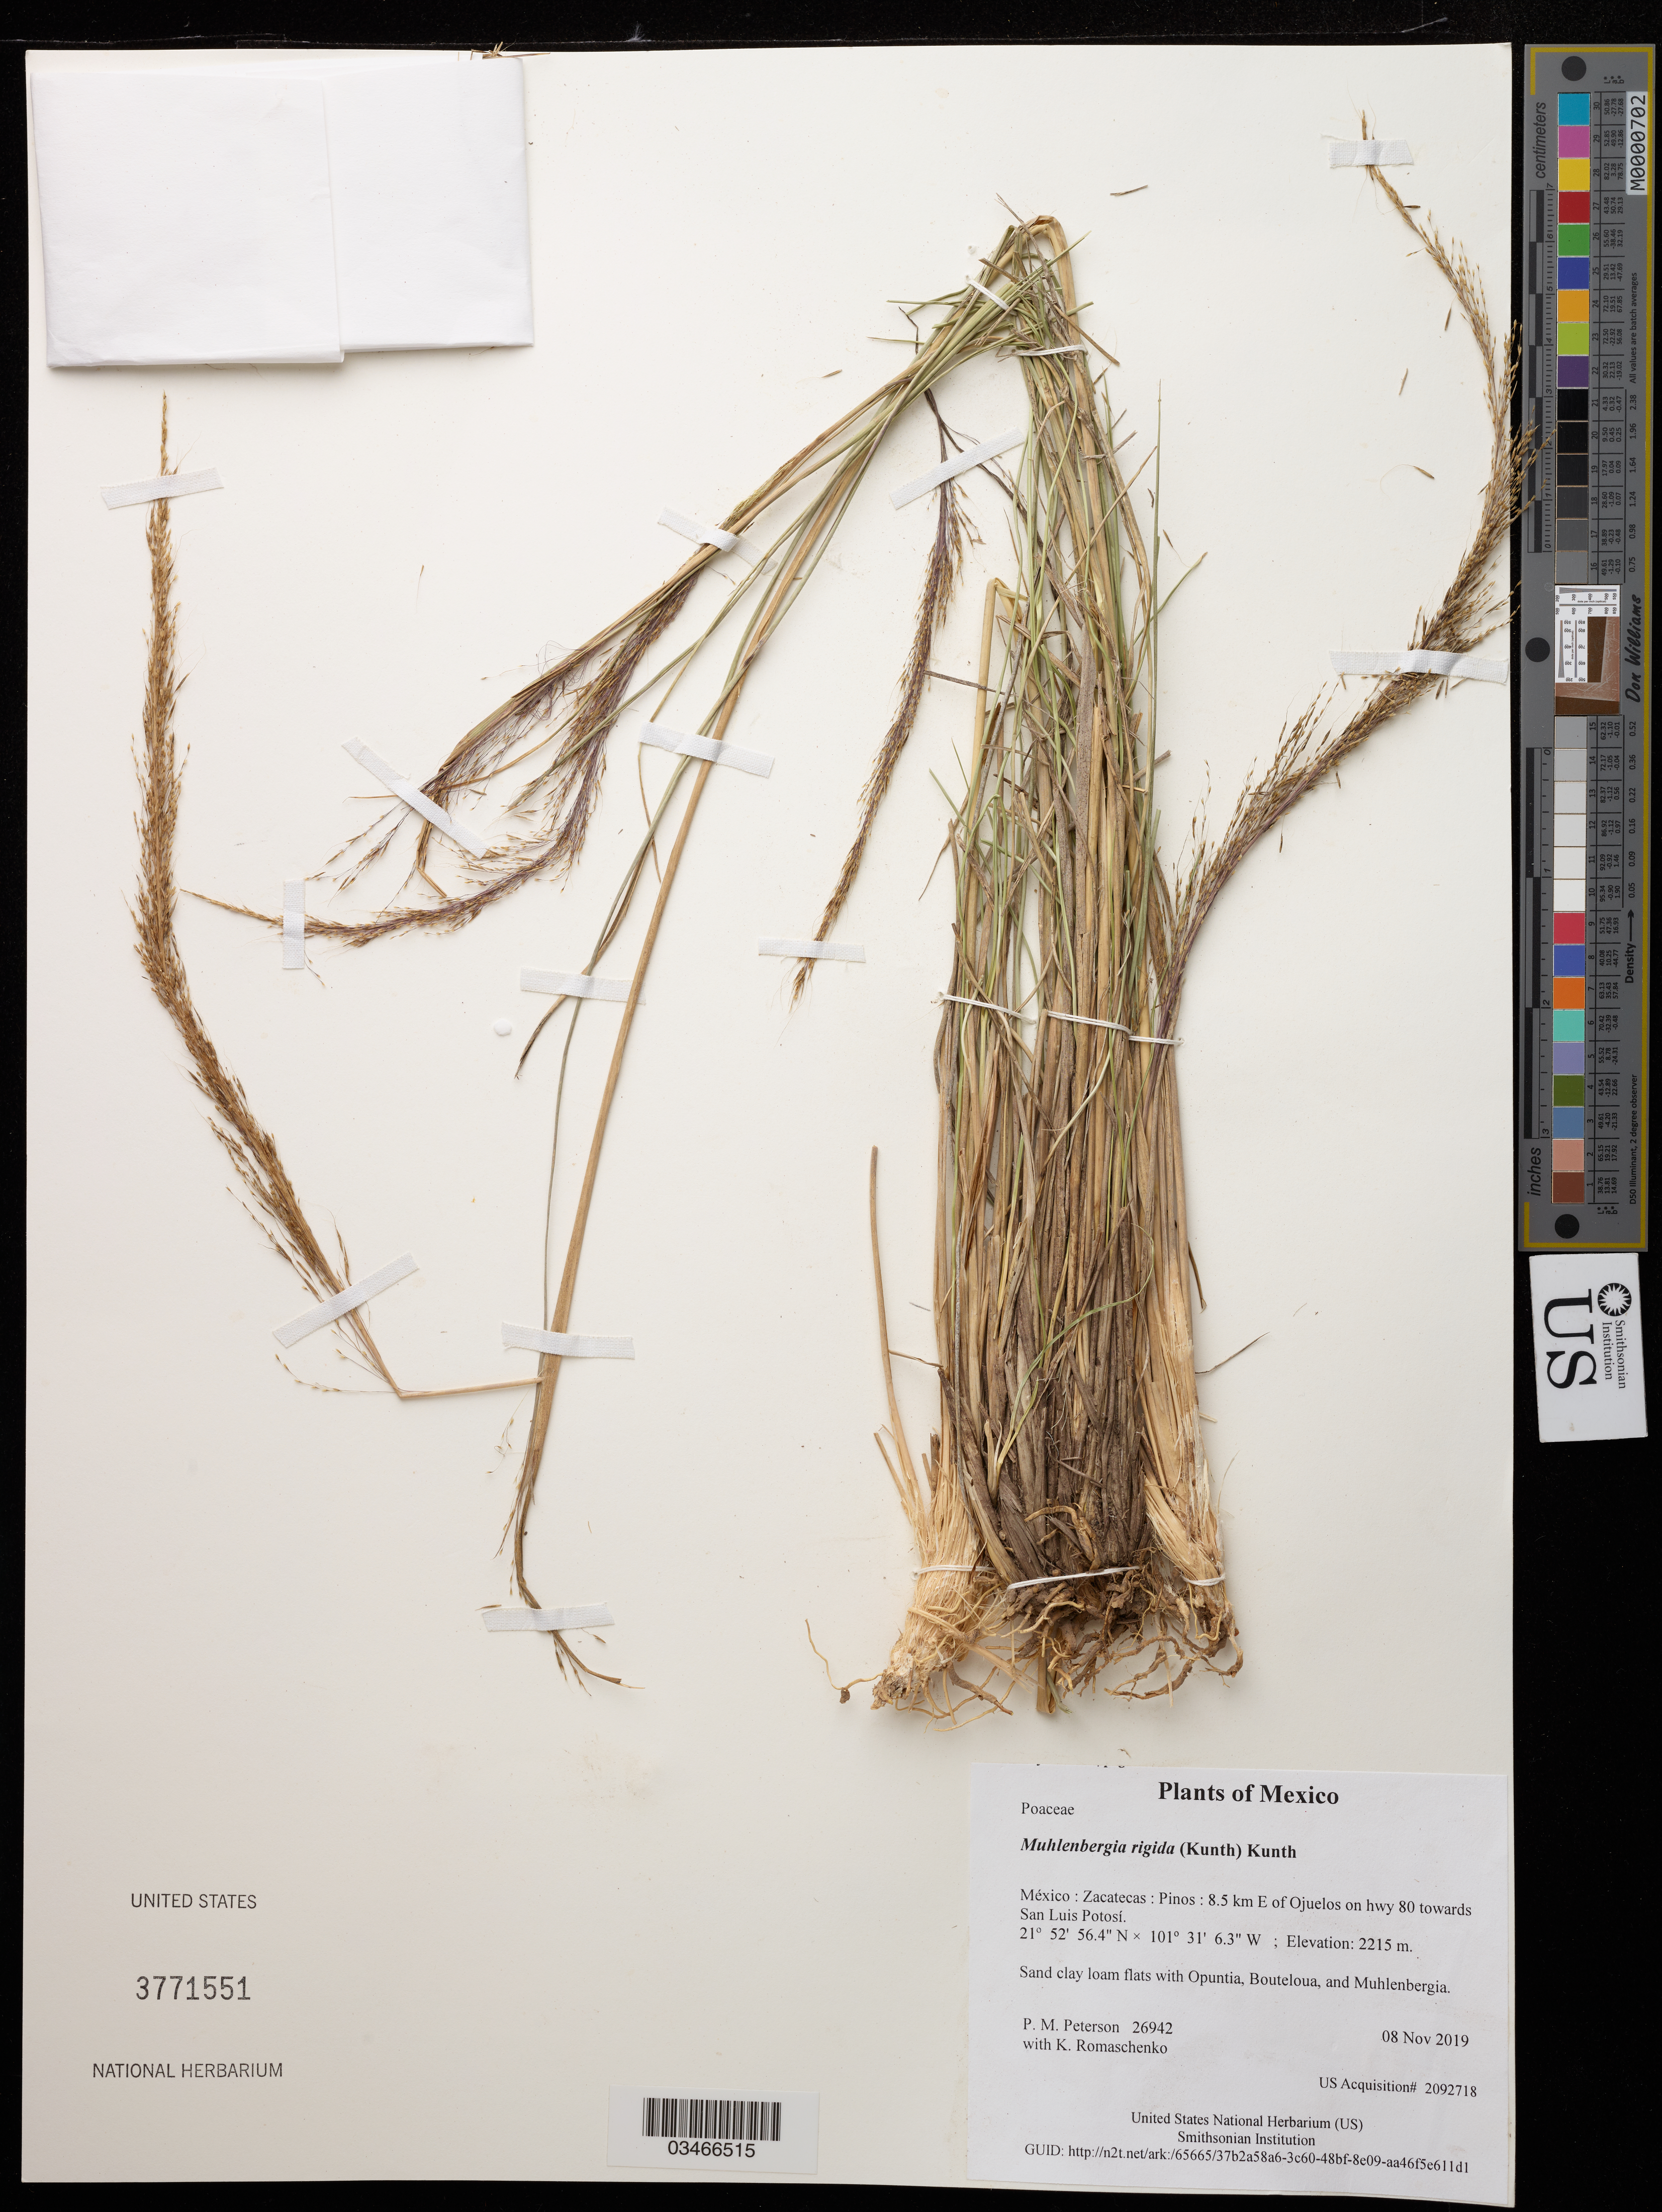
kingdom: Plantae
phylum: Tracheophyta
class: Liliopsida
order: Poales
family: Poaceae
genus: Muhlenbergia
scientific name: Muhlenbergia rigida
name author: (Kunth) Kunth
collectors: P. M. Peterson & K. Romaschenko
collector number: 26942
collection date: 2019-11-19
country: México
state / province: México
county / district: Toluca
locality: Nevado de Toluca National Park, NE slopes of Nevado de Toluca, on walking path to Lago La Luna and Lago del Sol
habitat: Sand clay loam flats with Opuntia, Bouteloua, and Muhlenbergia.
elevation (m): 1263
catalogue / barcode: US 3771551